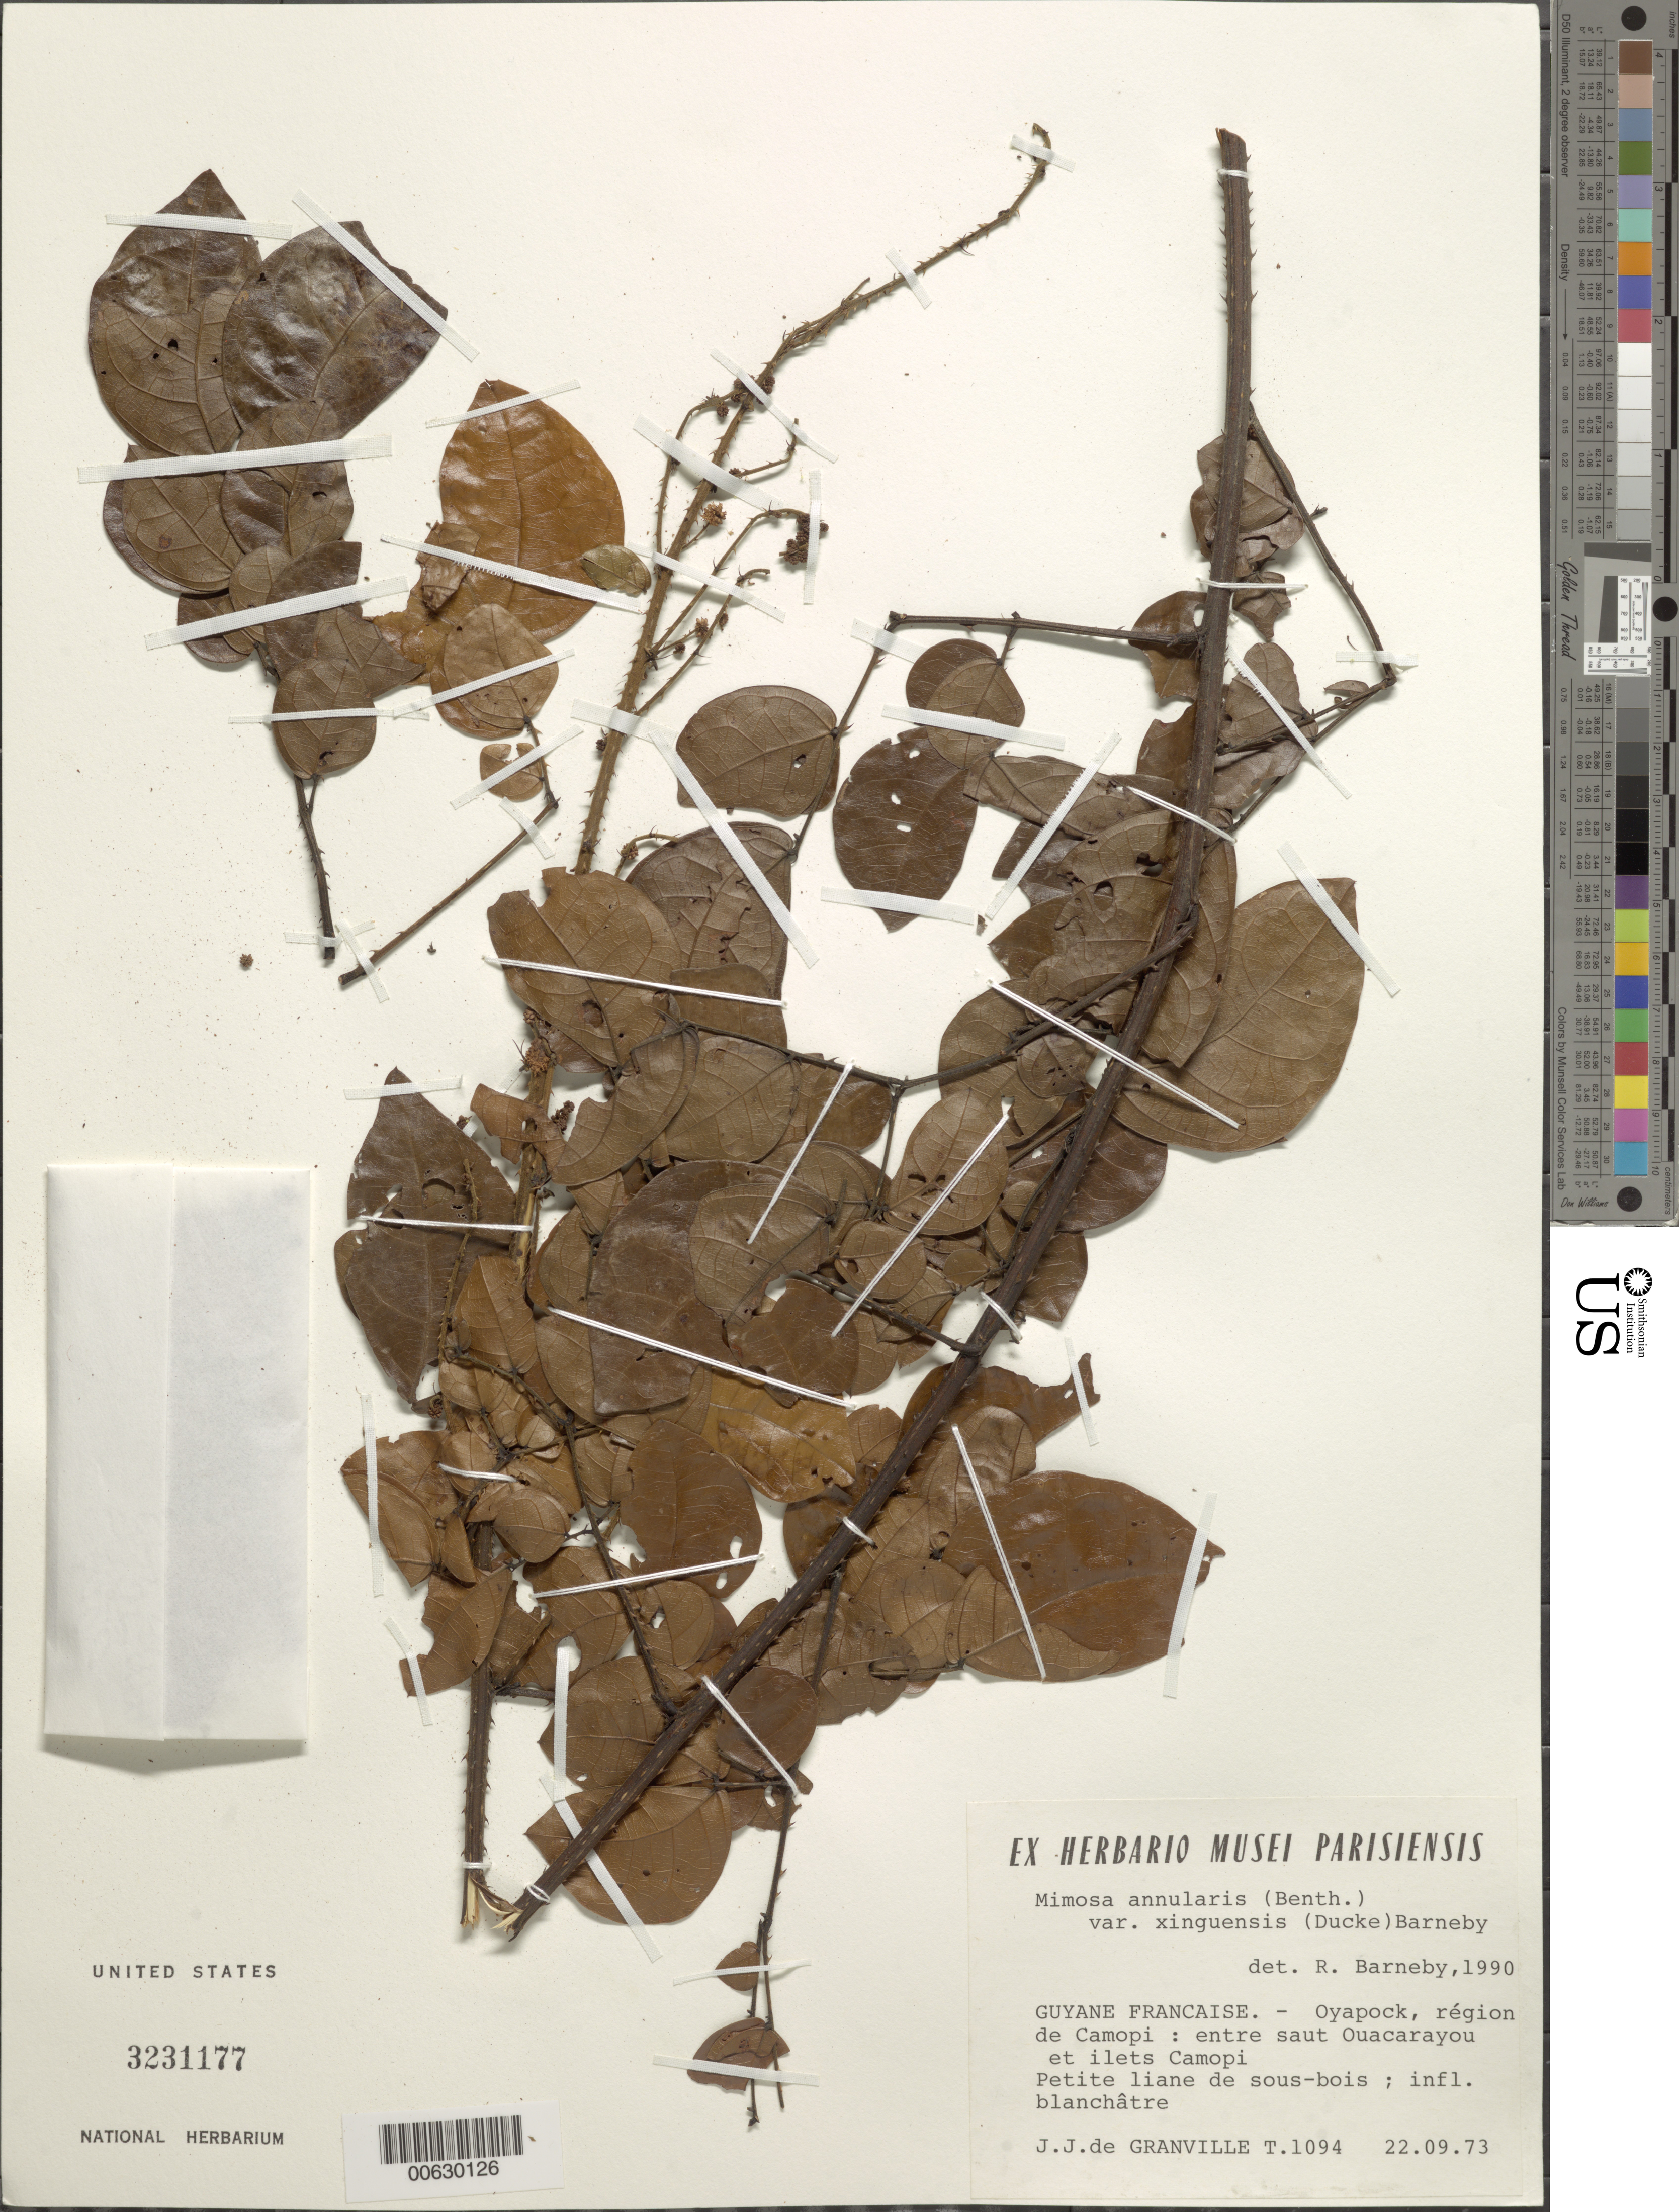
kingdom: Plantae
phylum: Tracheophyta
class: Magnoliopsida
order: Fabales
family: Fabaceae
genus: Mimosa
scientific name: Mimosa annularis var. xinguensis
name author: (Ducke) Barneby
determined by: Barneby, Rupert C., (NY)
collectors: J.-J. de Granville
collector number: T 1094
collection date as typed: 22-Sep-73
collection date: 1973-09-22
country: French Guiana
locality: Oyapock, région de Camopi: entre le saut Ouacarayou et Ilets Camopi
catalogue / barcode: US 3231177